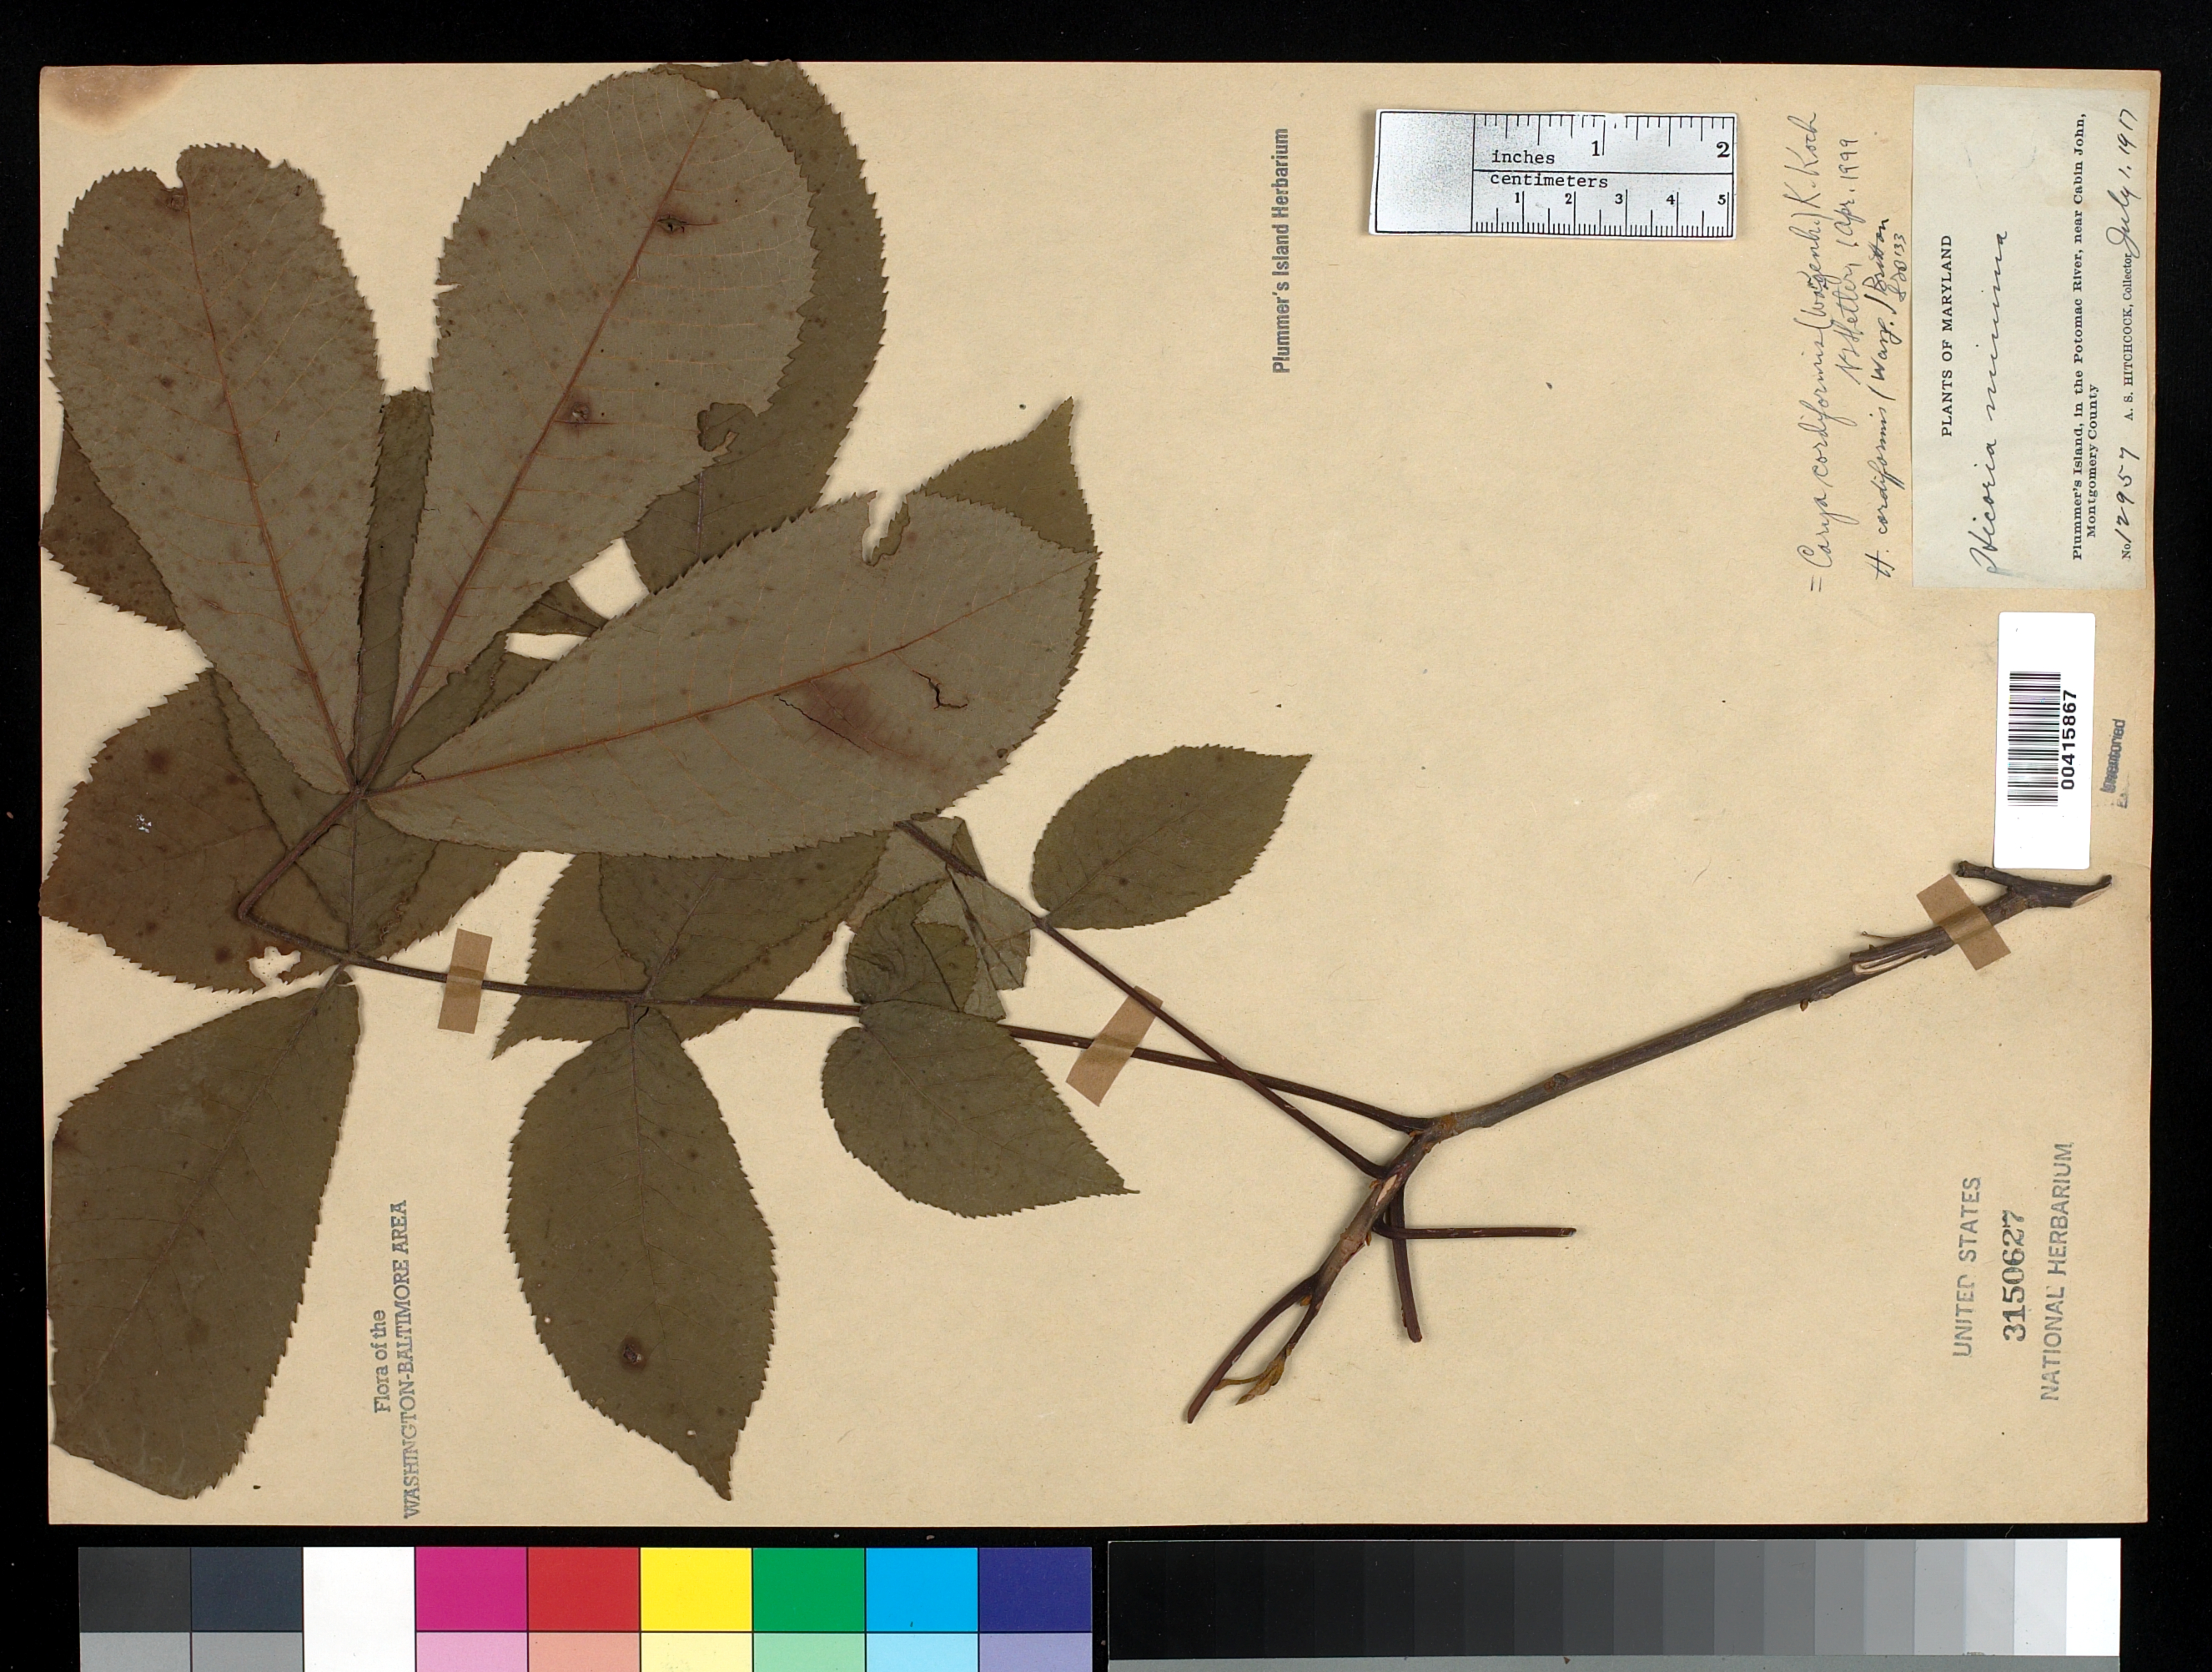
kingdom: Plantae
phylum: Tracheophyta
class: Magnoliopsida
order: Fagales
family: Juglandaceae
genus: Carya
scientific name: Carya cordiformis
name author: (Wangenh.) K. Koch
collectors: A. S. Hitchcock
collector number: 12957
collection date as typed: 01 Jul 1917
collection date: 1917-07-01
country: United States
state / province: Maryland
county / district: Montgomery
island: Plummers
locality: Plummer's Island C. & O. Canal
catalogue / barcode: US 3150627